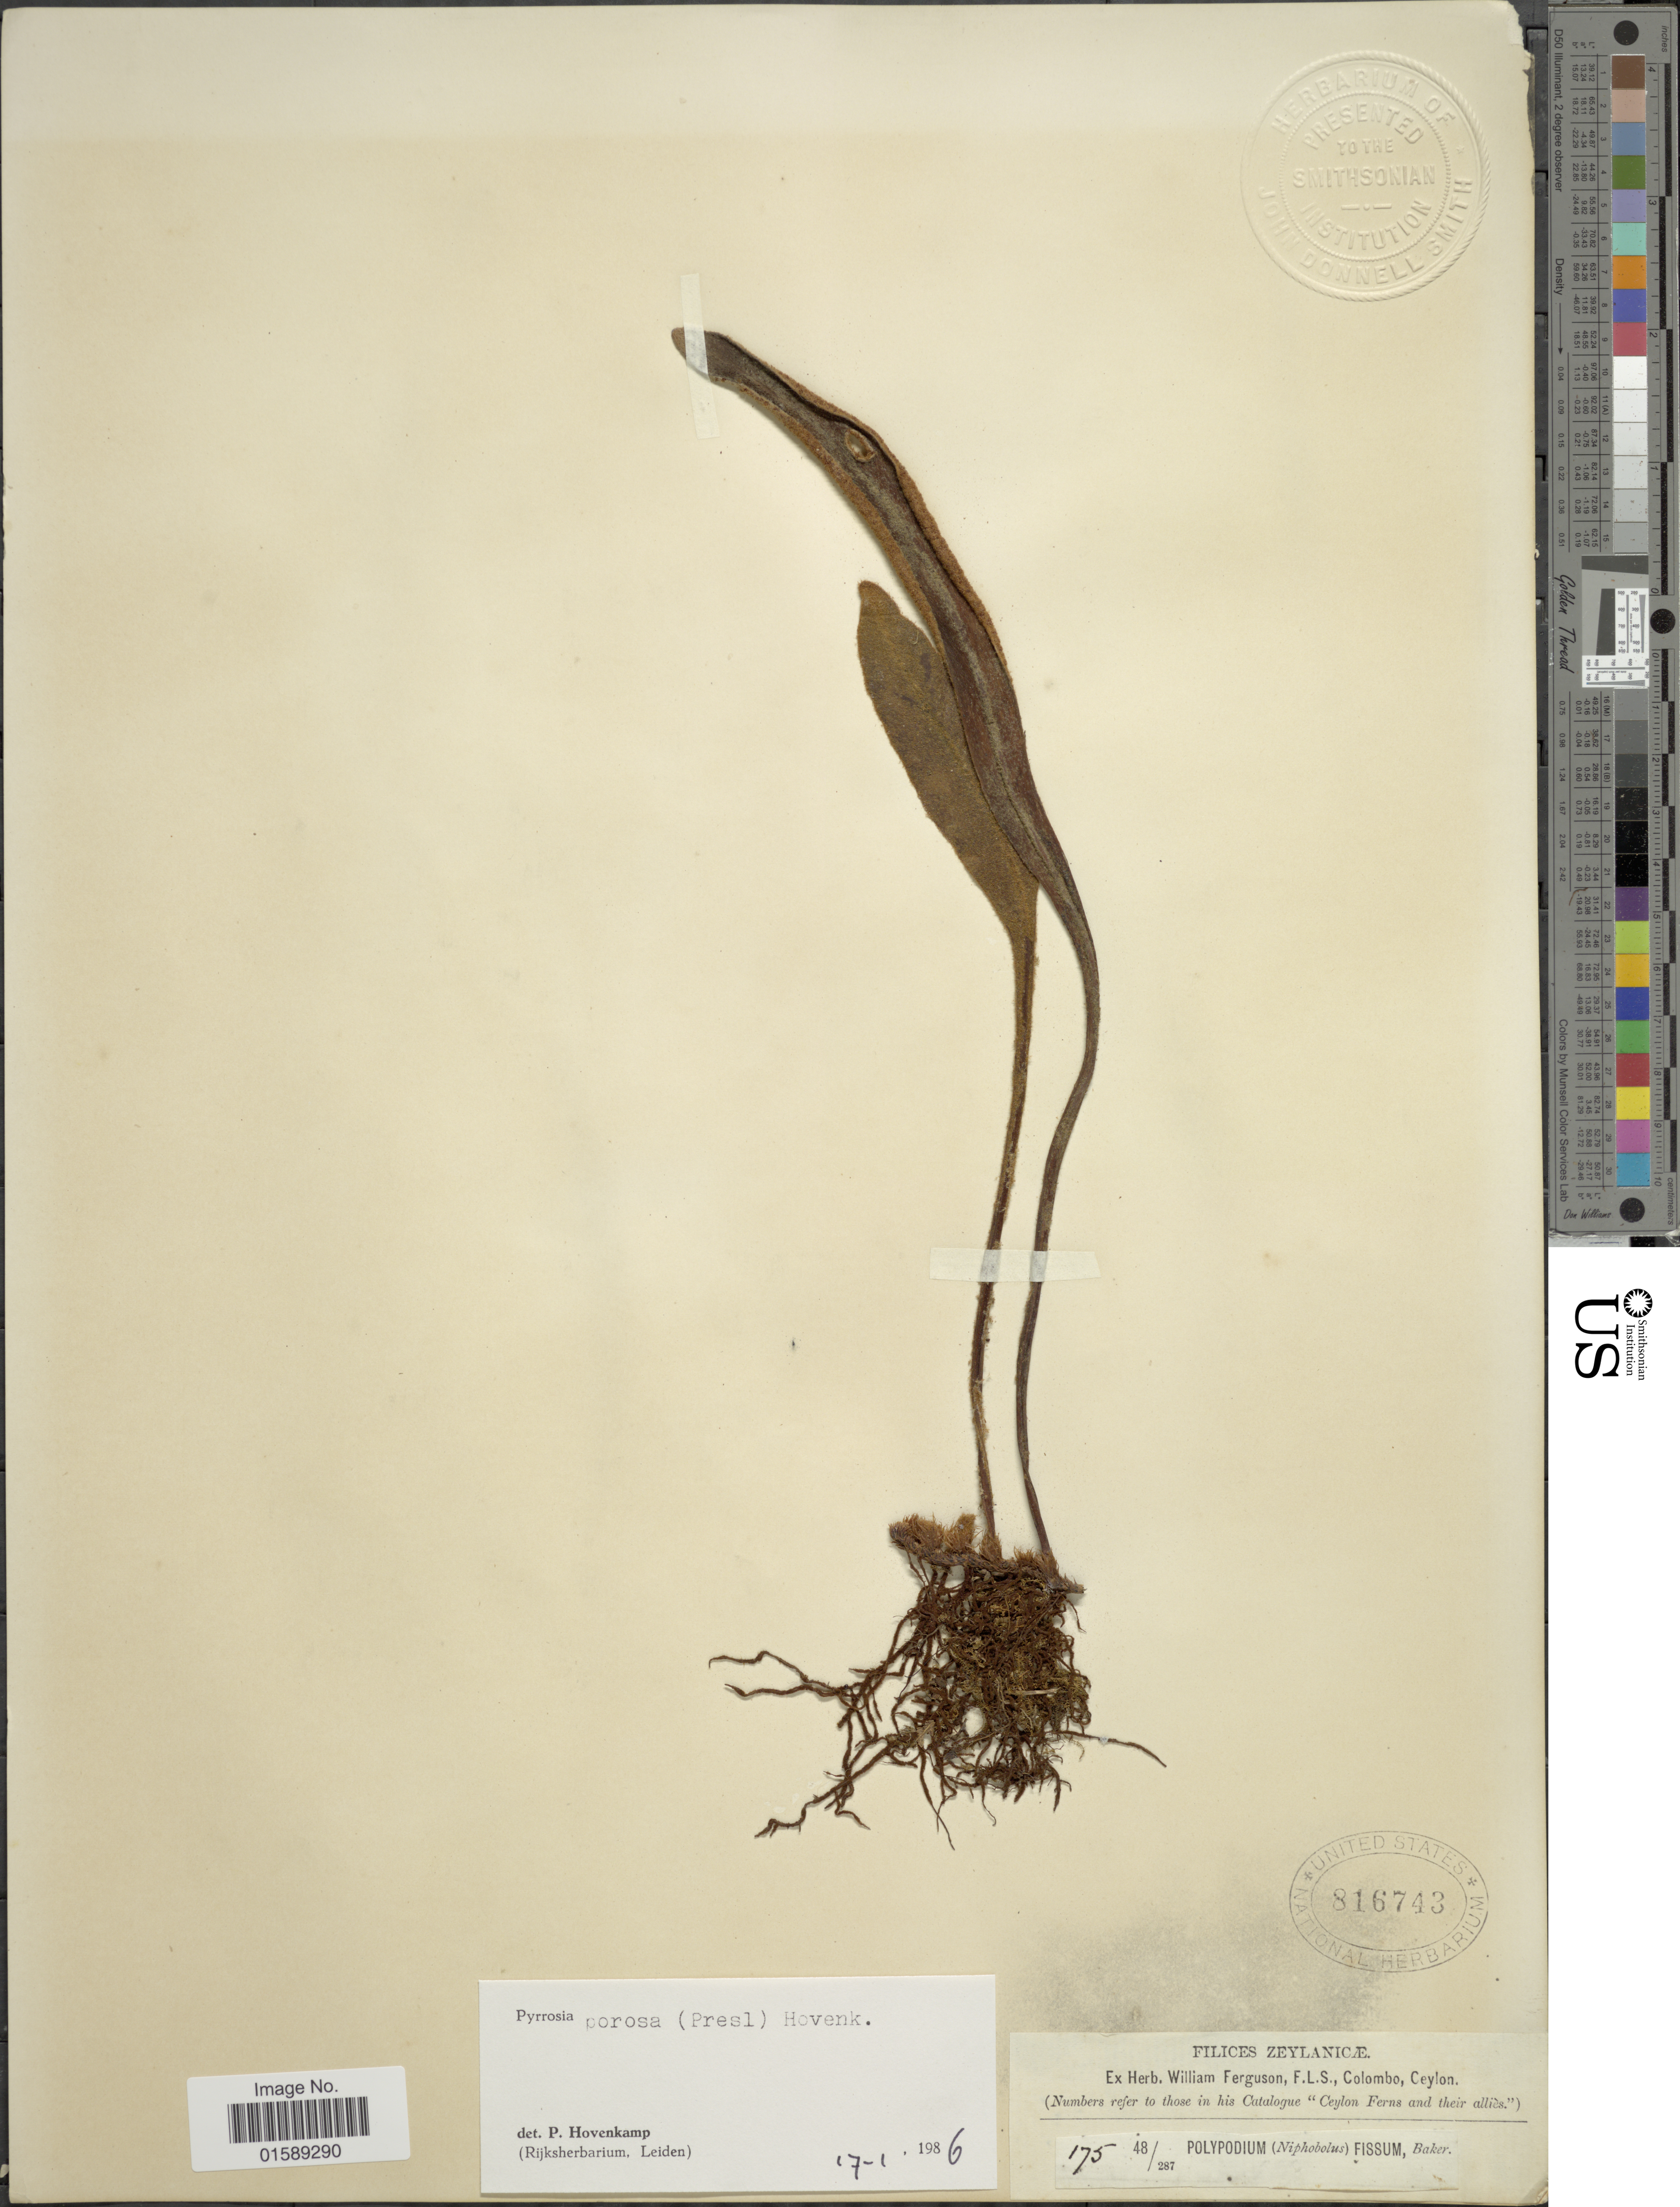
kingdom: Plantae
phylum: Tracheophyta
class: Polypodiopsida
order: Polypodiales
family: Polypodiaceae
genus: Pyrrosia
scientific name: Pyrrosia porosa var. porosa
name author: (C. Presl) Hovenkamp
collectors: ex herb. W. Ferguson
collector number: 175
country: Sri Lanka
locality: Zeylanicae, Ceylon.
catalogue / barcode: US 816743